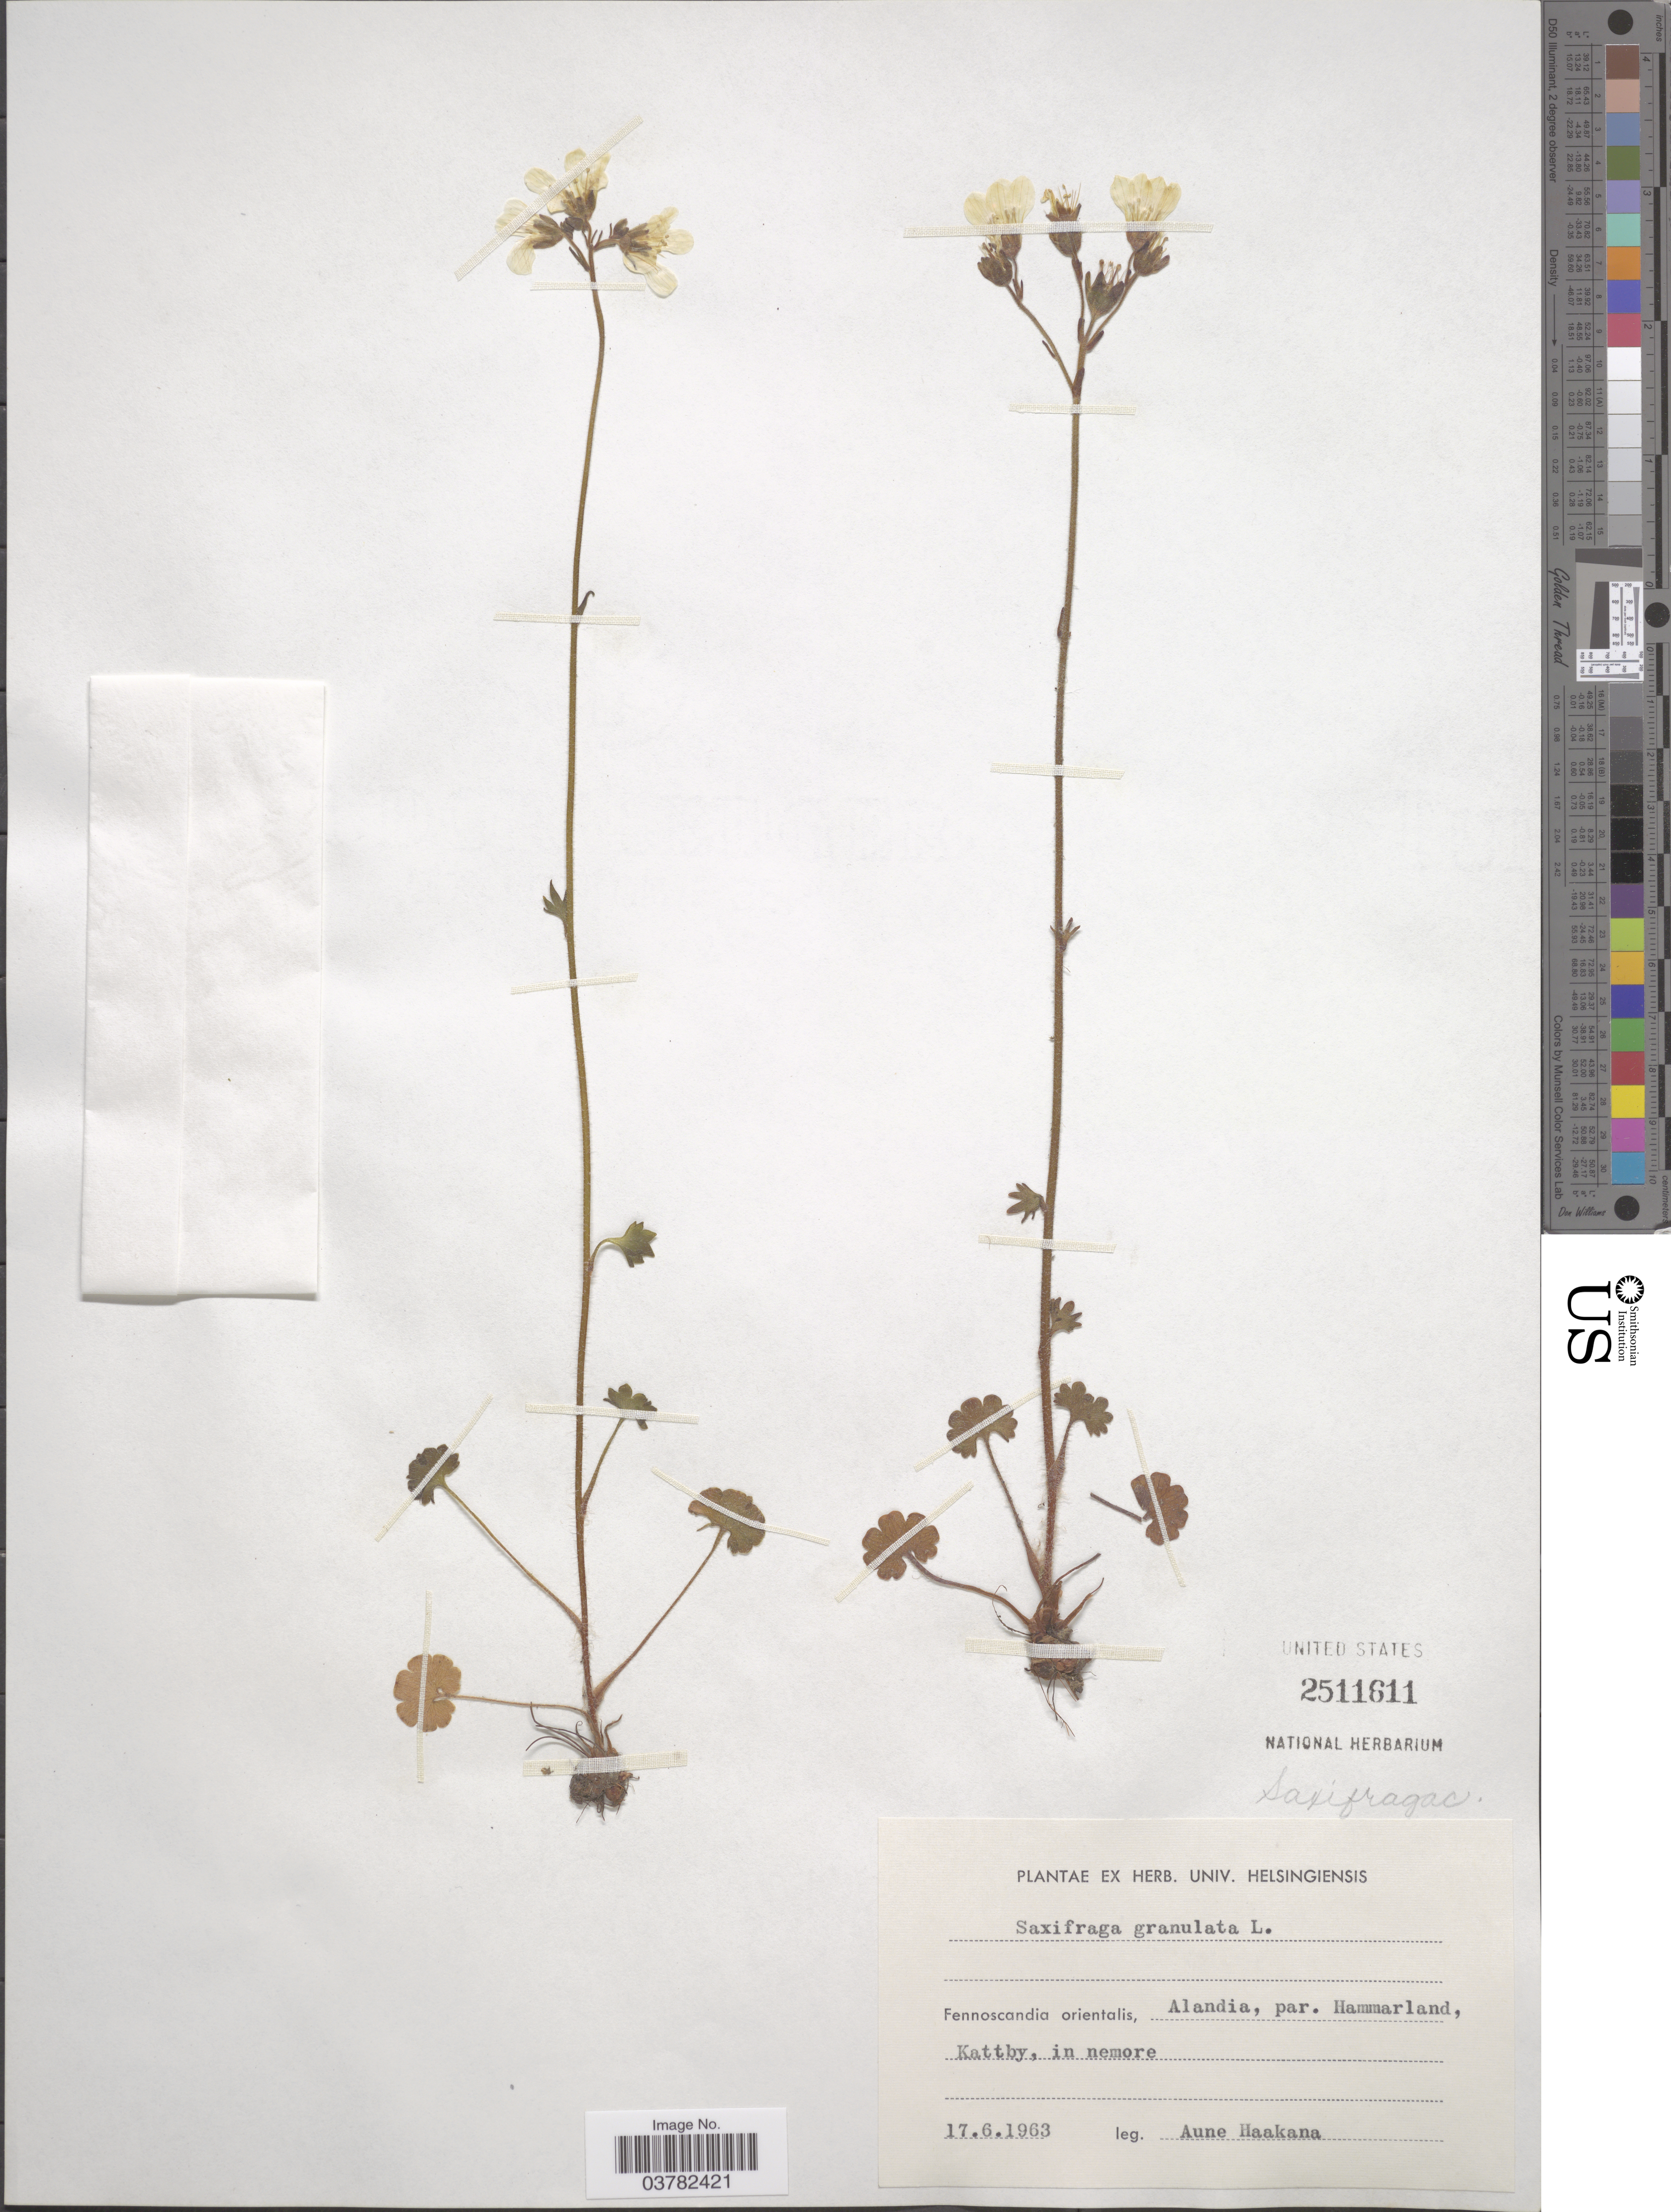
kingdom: Plantae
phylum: Tracheophyta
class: Magnoliopsida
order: Saxifragales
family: Saxifragaceae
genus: Saxifraga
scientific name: Saxifraga granulata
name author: L.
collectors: A. Haakana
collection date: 1963-06-17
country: Finland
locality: Fennoscandia orientalis, Alandia, par. Hammarland, Kattby, in nemore.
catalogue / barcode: US 2511611